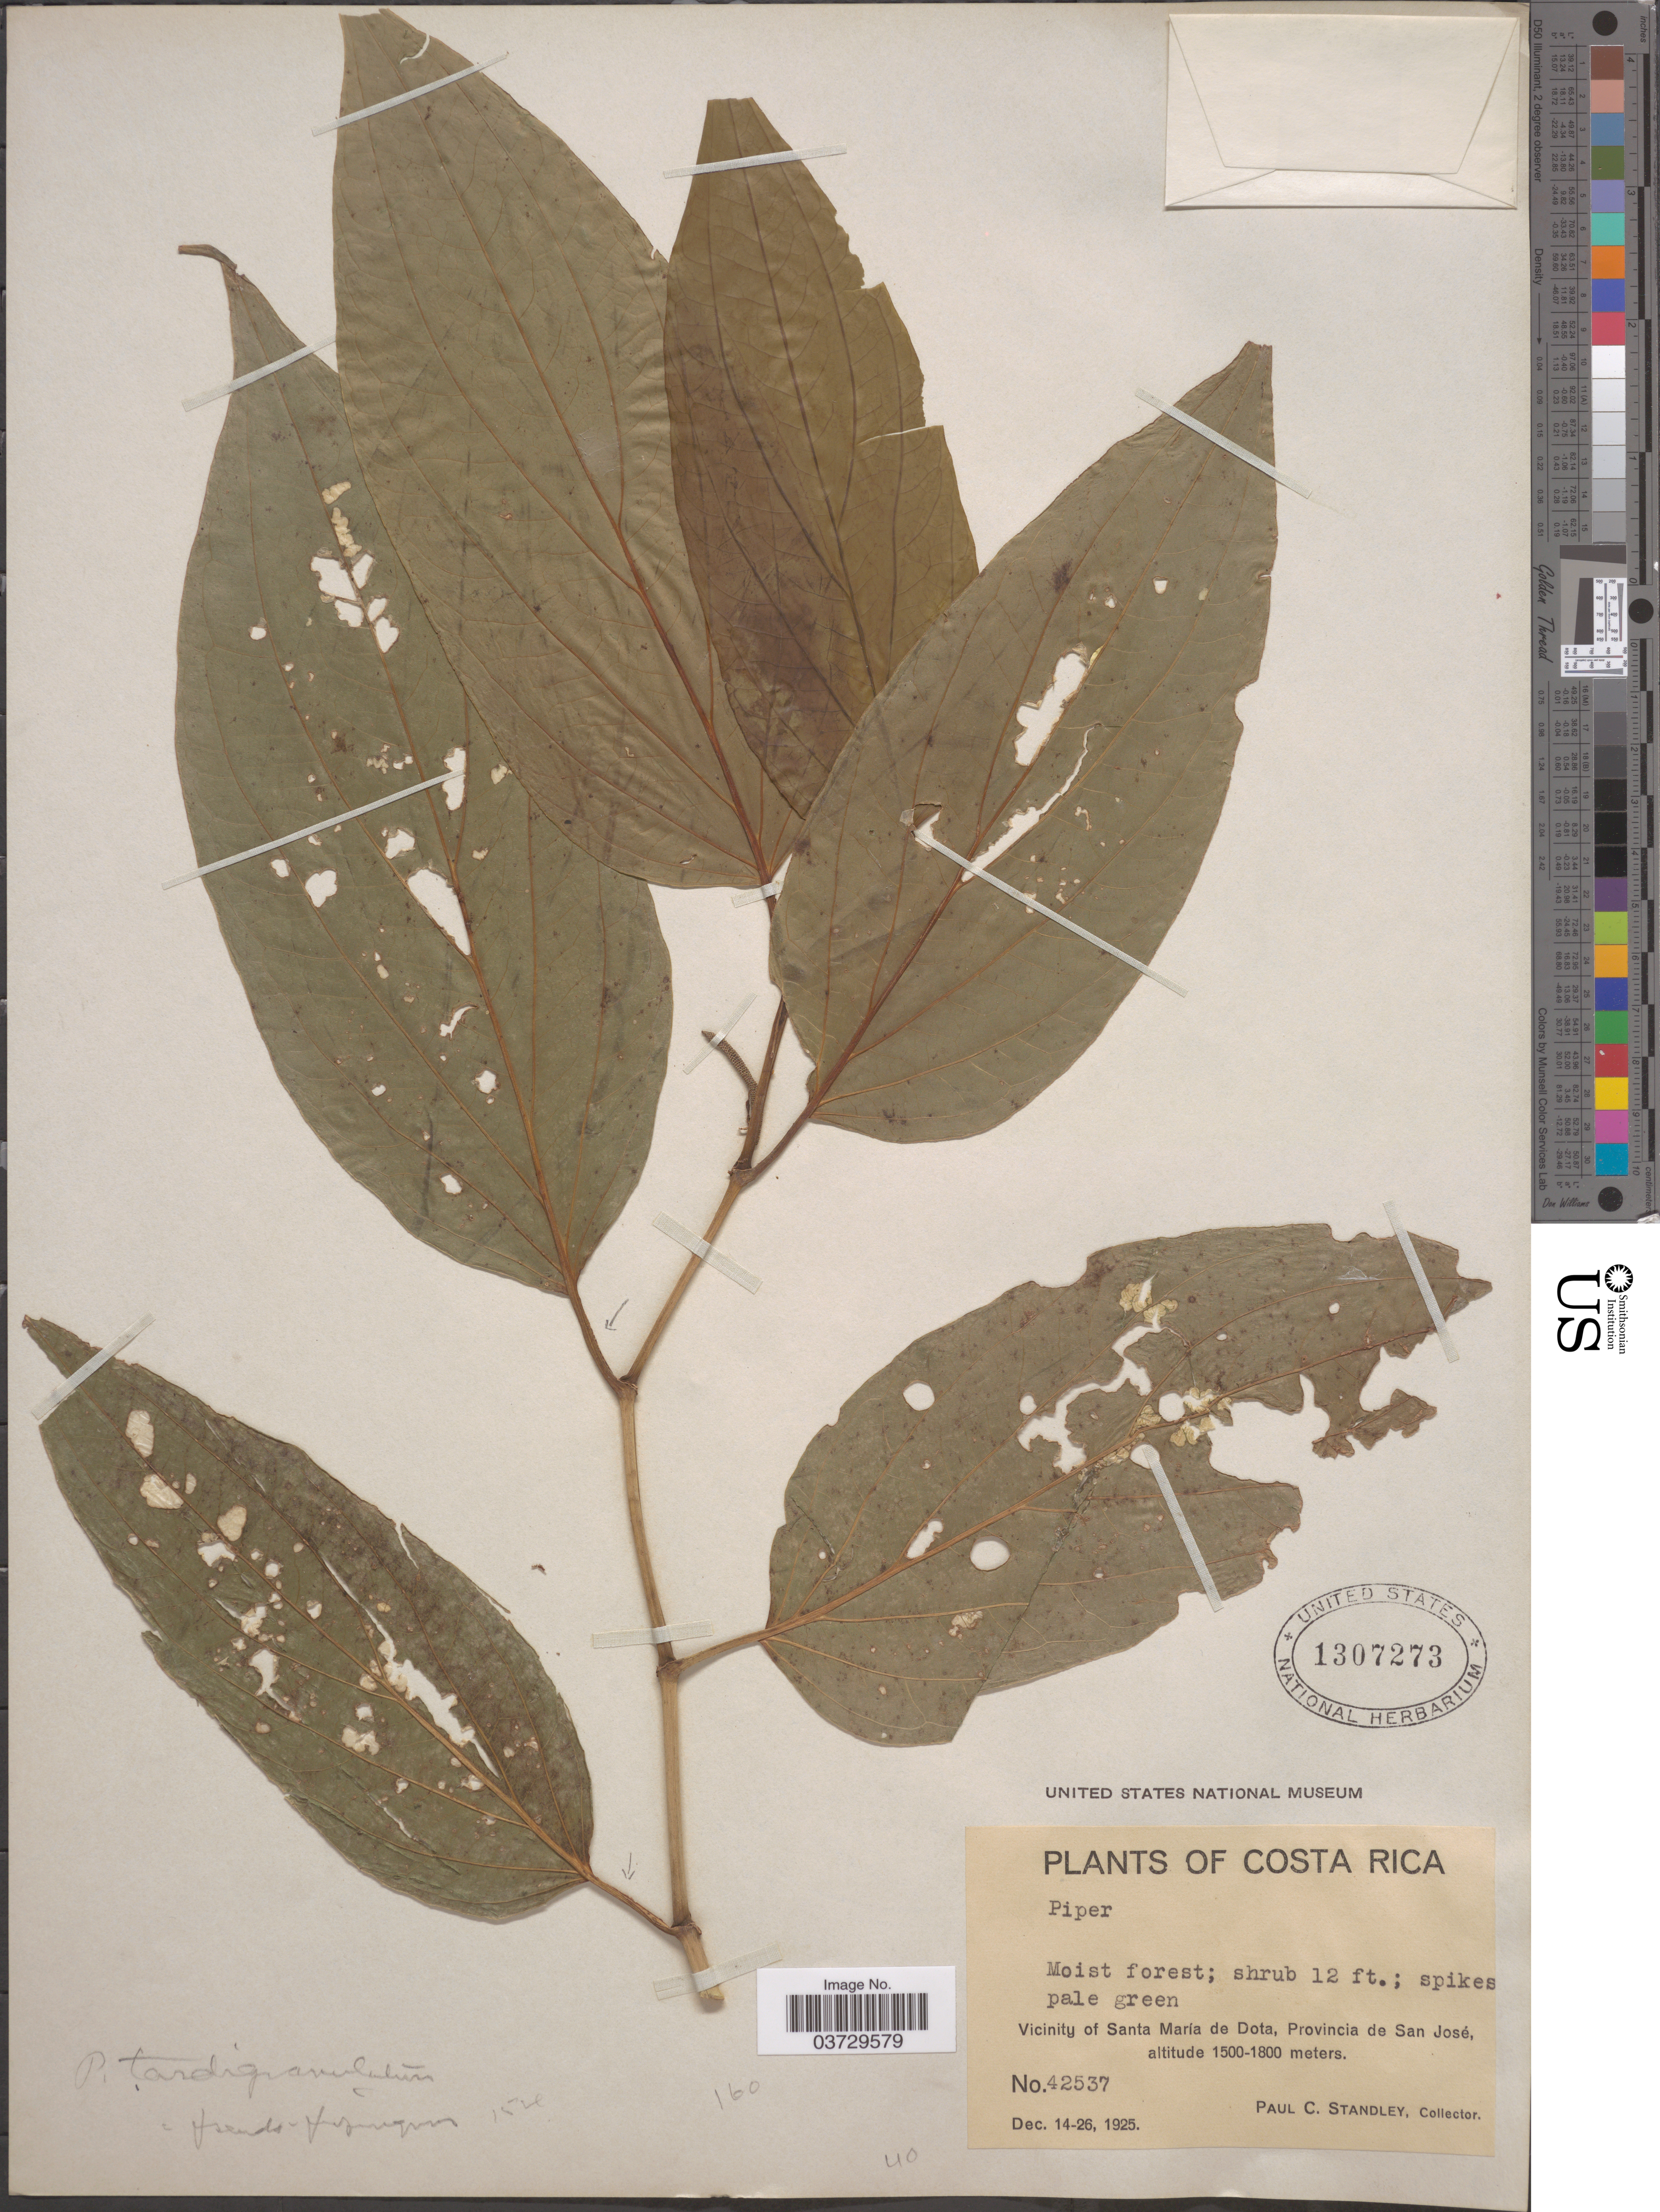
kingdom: Plantae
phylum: Tracheophyta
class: Magnoliopsida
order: Piperales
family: Piperaceae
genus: Piper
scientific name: Piper pseudopropinquum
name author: C. DC.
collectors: P. C. Standley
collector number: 42537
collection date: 1925-12-14/1925-12-26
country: Costa Rica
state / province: San José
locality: Vicinity of Santa María de Dota.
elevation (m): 1500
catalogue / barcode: US 1307273